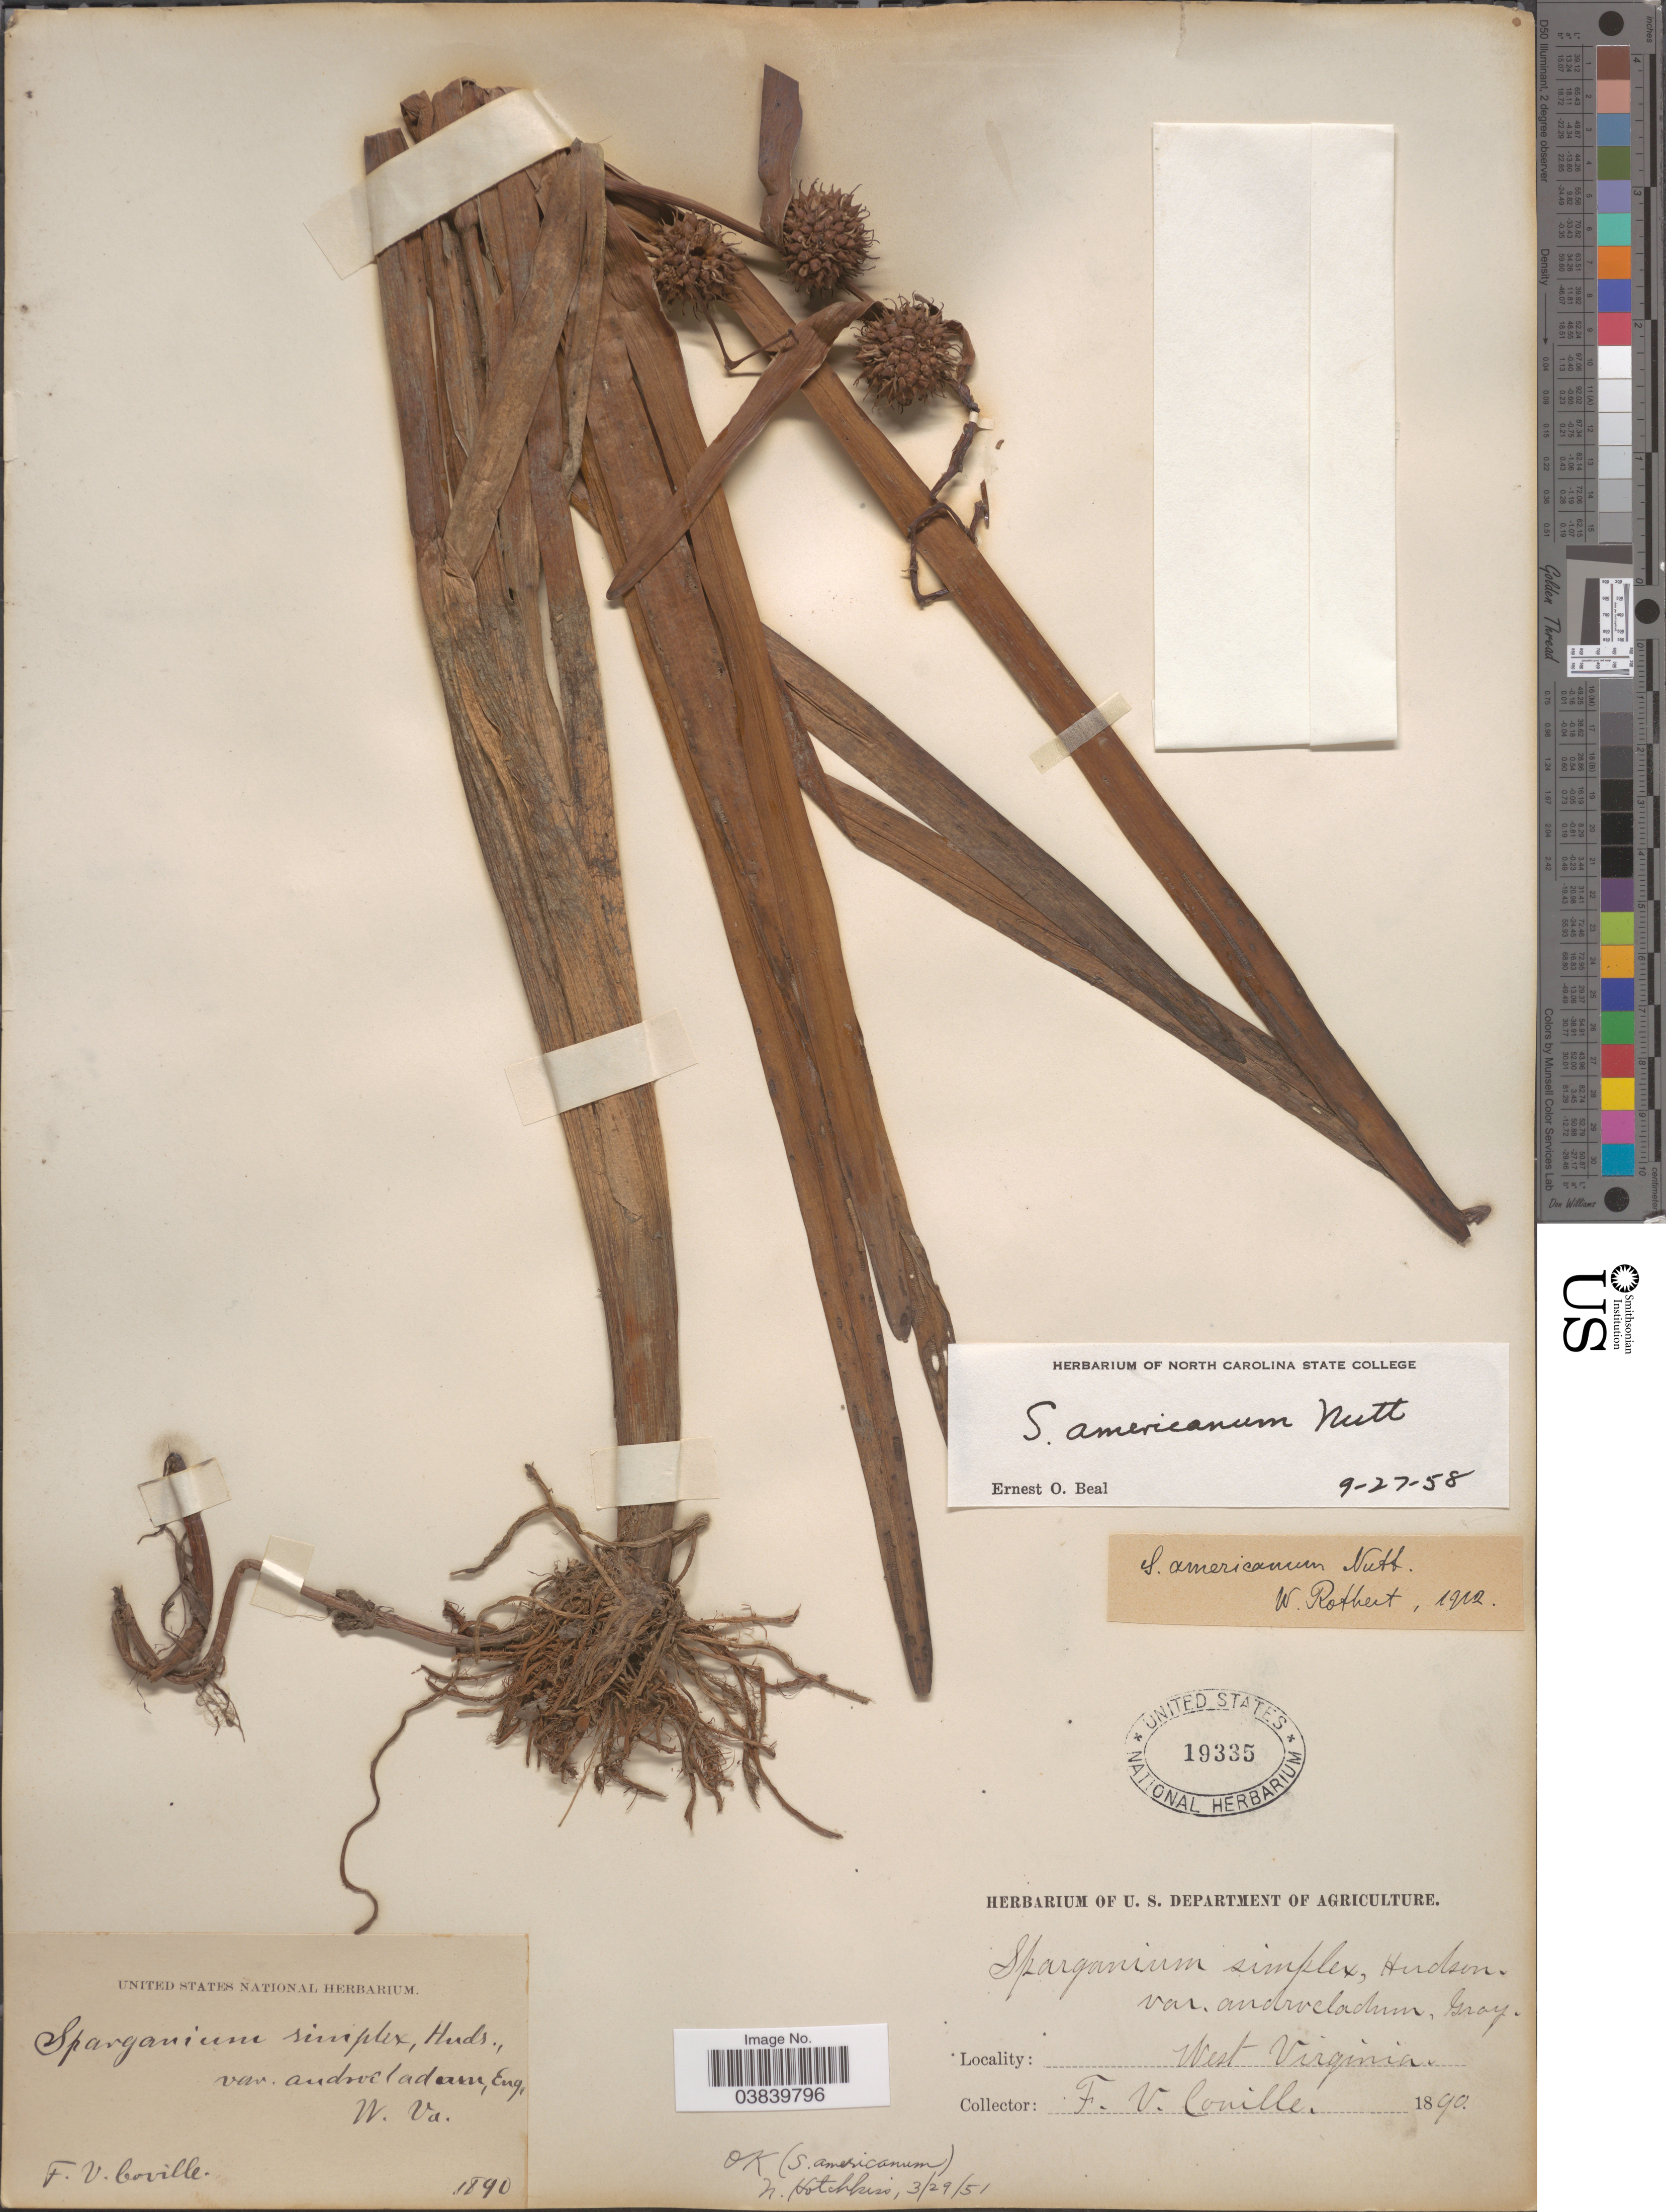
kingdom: Plantae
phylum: Tracheophyta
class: Liliopsida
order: Poales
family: Typhaceae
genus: Sparganium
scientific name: Sparganium americanum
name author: Nutt.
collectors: F. V. Coville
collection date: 1890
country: United States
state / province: West Virginia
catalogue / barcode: US 19335